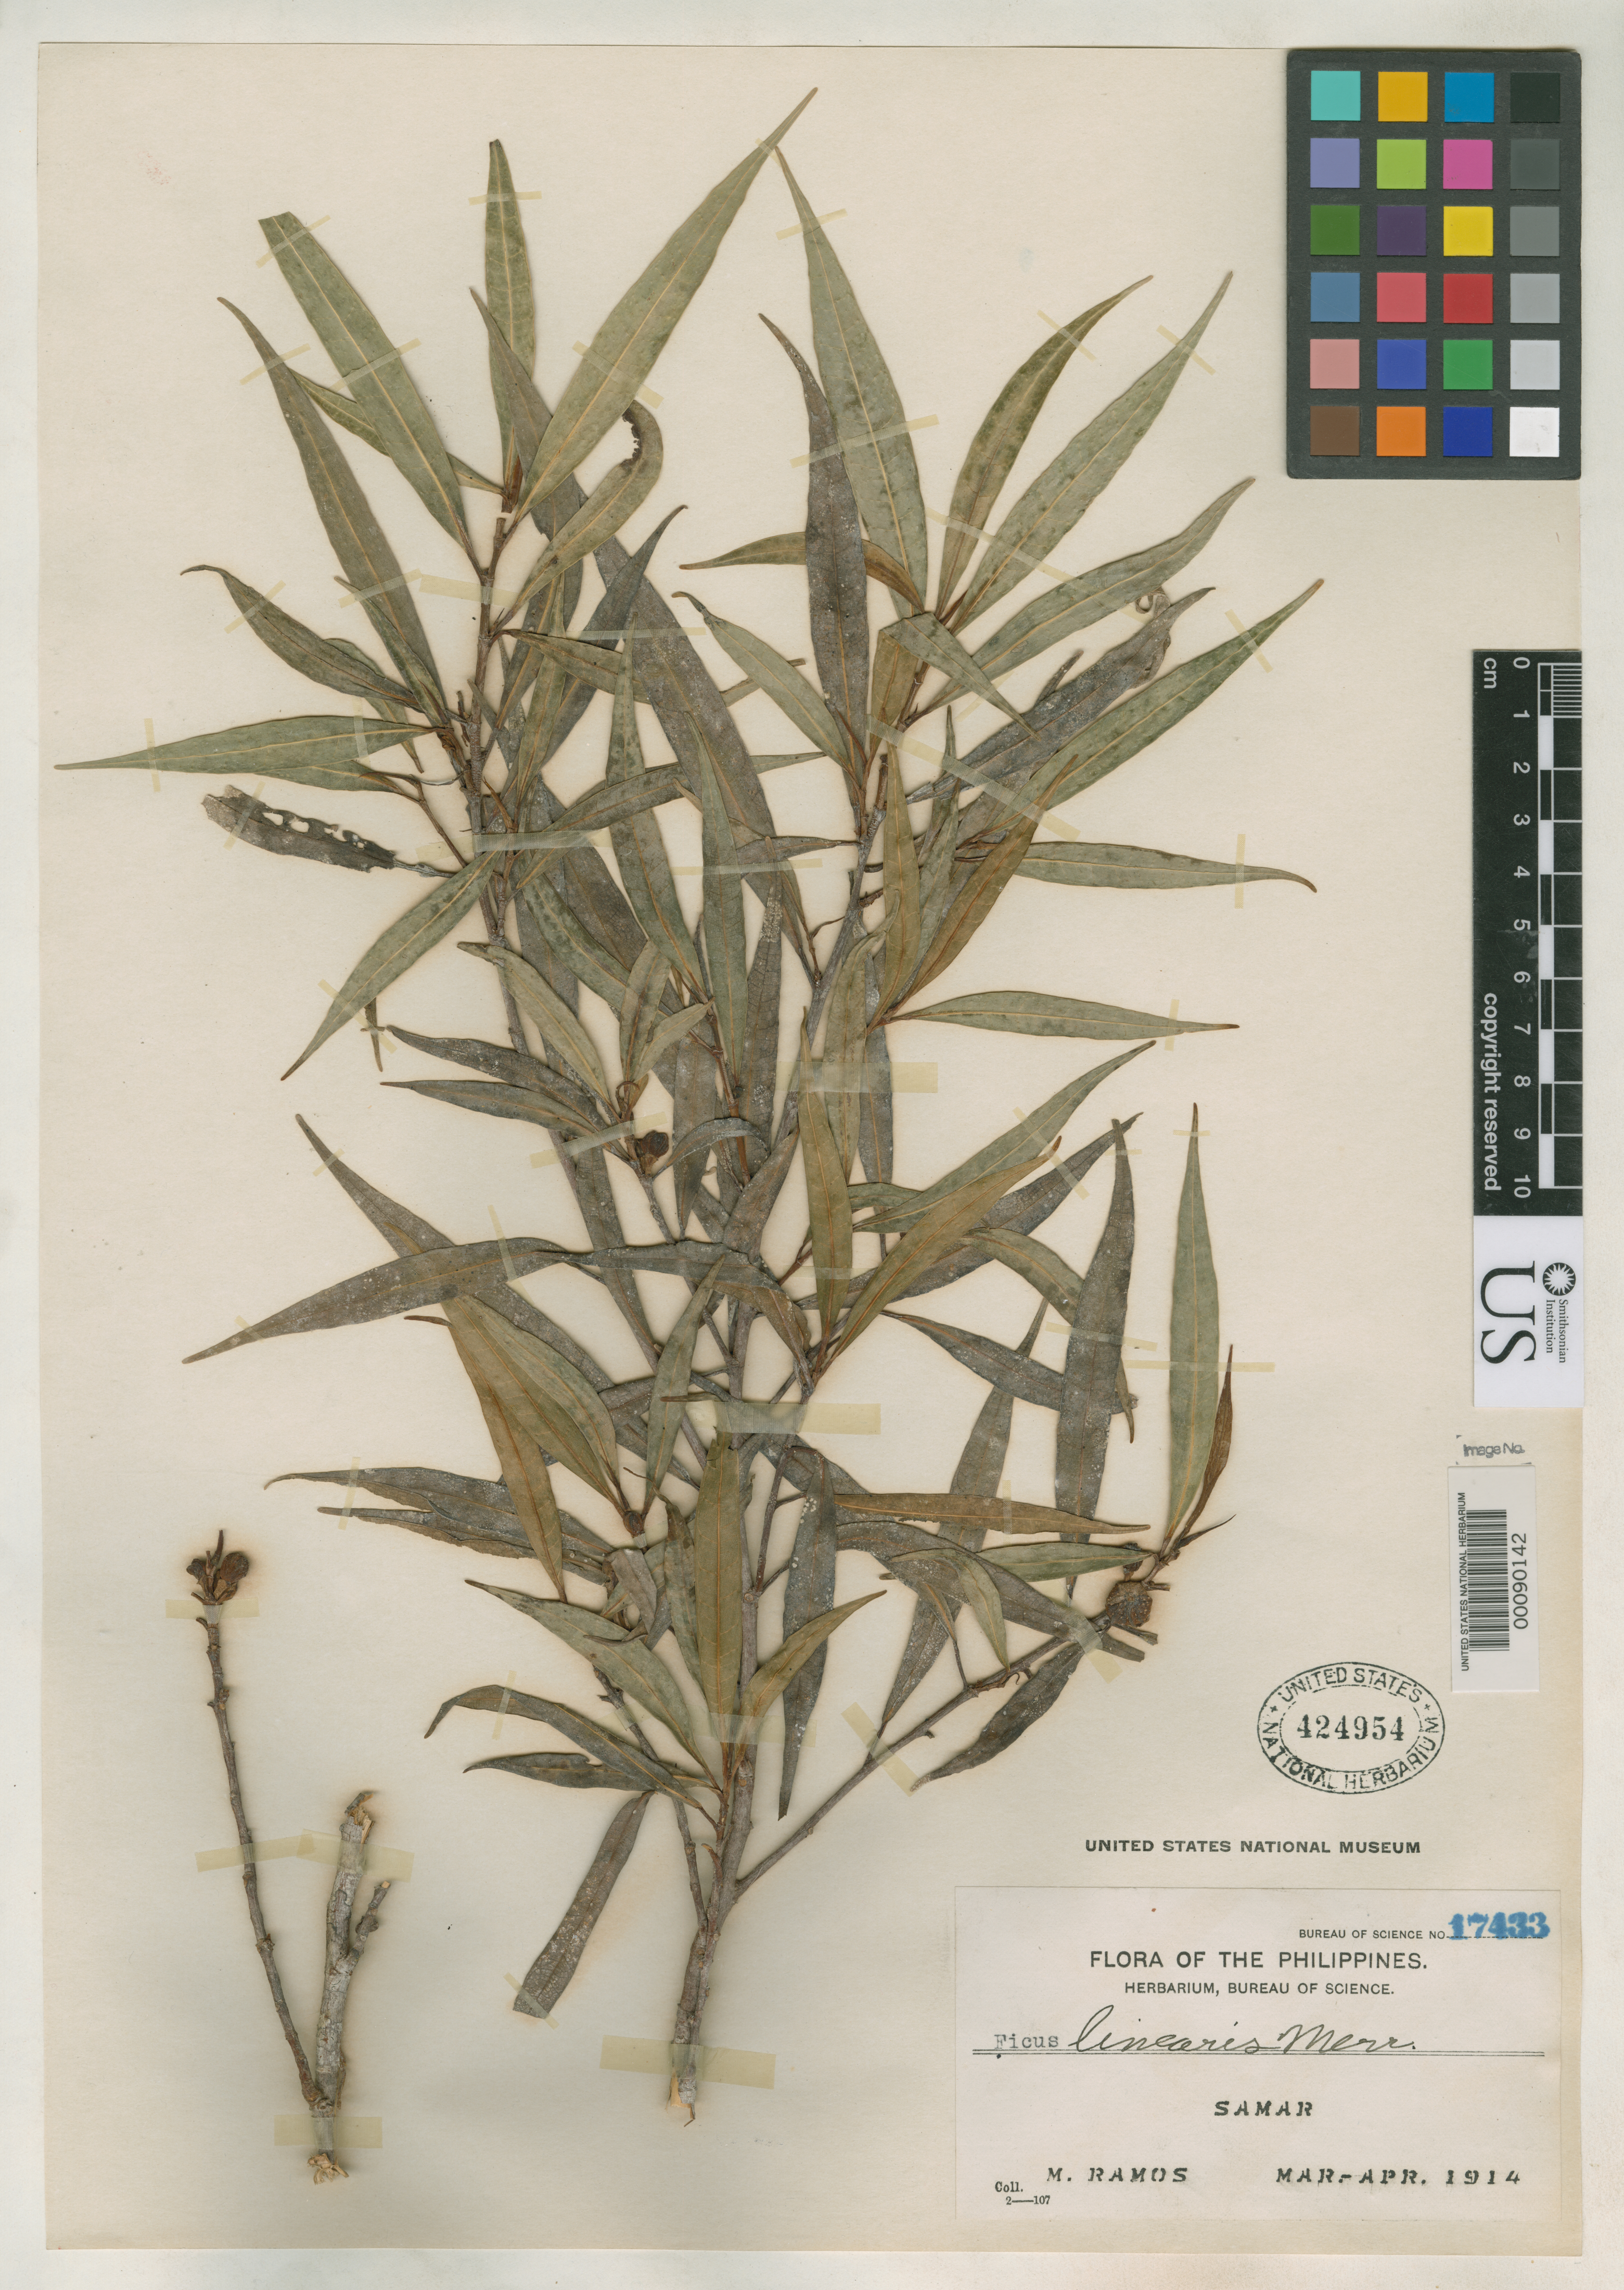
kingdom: Plantae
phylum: Tracheophyta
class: Magnoliopsida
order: Rosales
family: Moraceae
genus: Ficus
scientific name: Ficus linearis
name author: Merr.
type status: Isotype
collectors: M. Ramos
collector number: Bur. Sci. 17433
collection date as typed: Apr 1914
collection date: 1914-04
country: Philippines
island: Samar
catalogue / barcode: US 424954